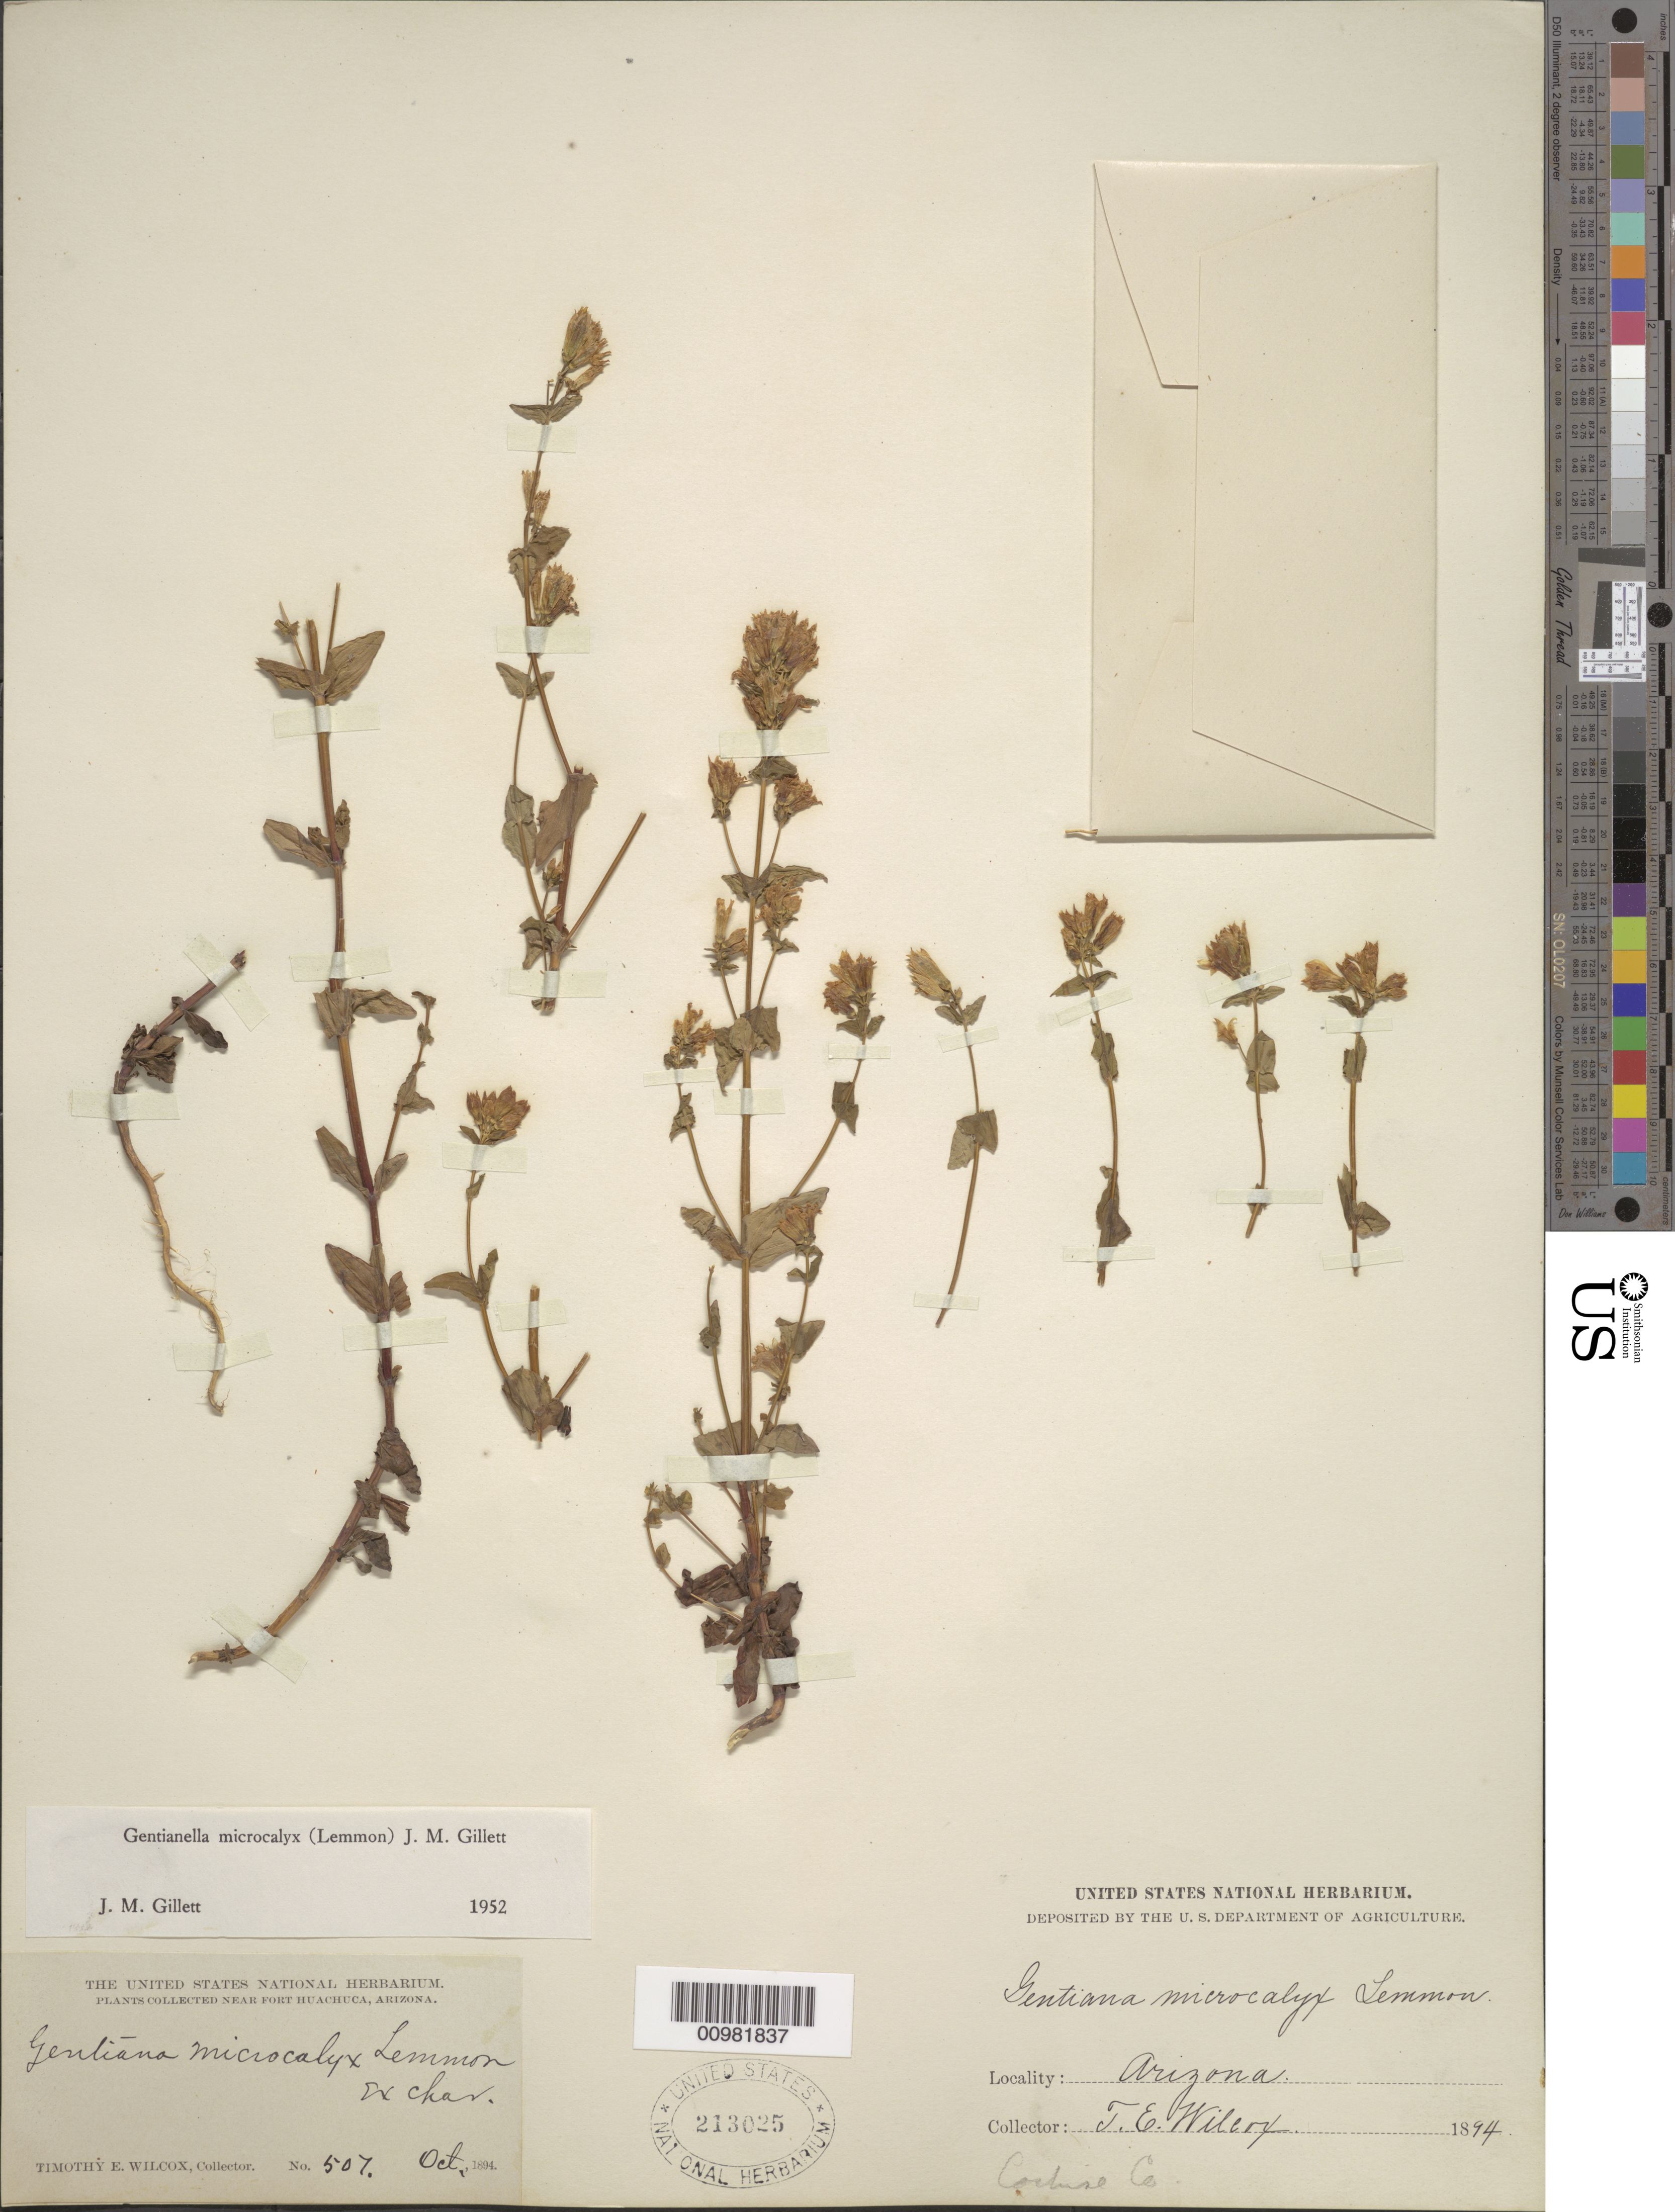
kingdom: Plantae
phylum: Tracheophyta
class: Magnoliopsida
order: Gentianales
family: Gentianaceae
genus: Gentianella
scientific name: Gentianella microcalyx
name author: (Lemmon) J.M. Gillet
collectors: T. E. Wilcox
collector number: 507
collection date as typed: Oct 1894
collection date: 1894-10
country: United States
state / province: Arizona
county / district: Cochise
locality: Near Fort Huachuca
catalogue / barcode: US 213025